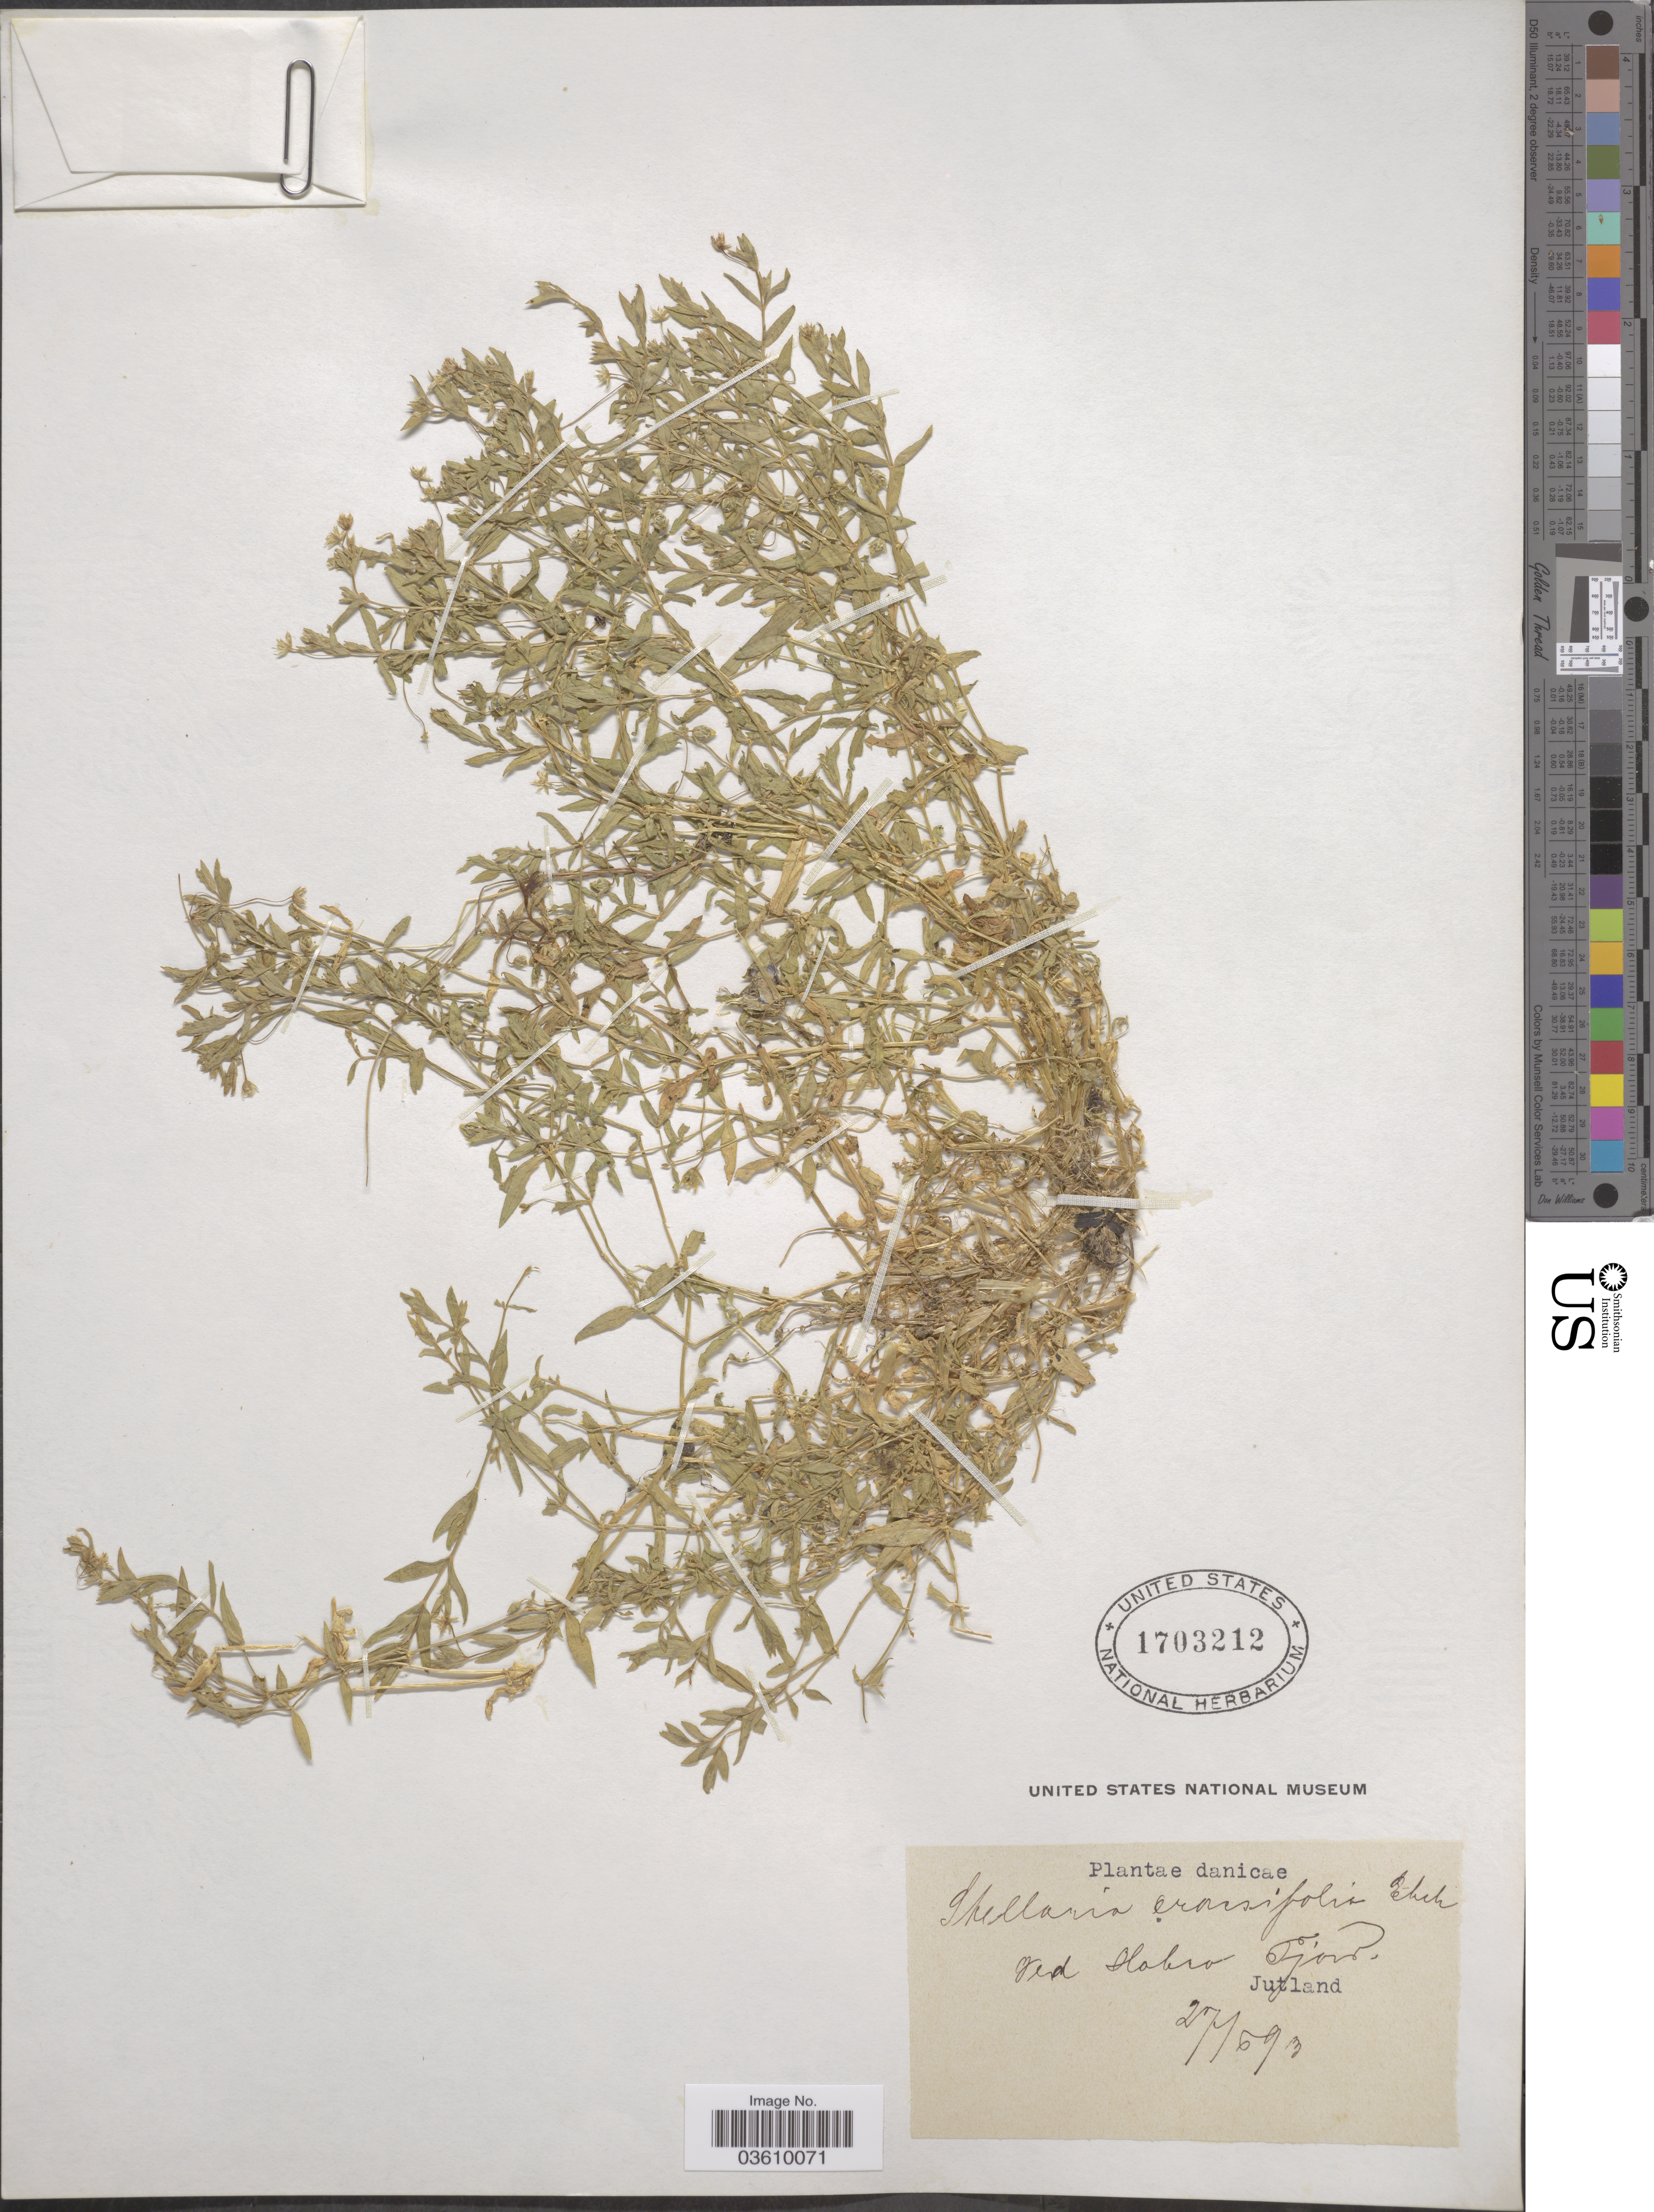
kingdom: Plantae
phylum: Tracheophyta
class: Magnoliopsida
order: Caryophyllales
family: Caryophyllaceae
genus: Stellaria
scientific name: Stellaria crassifolia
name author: Ehrh.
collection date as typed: Transcribed d/m/y: 27/6/93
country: Denmark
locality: Danicae. Ved Hobro Fjord. Jutland.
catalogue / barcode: US 1703212